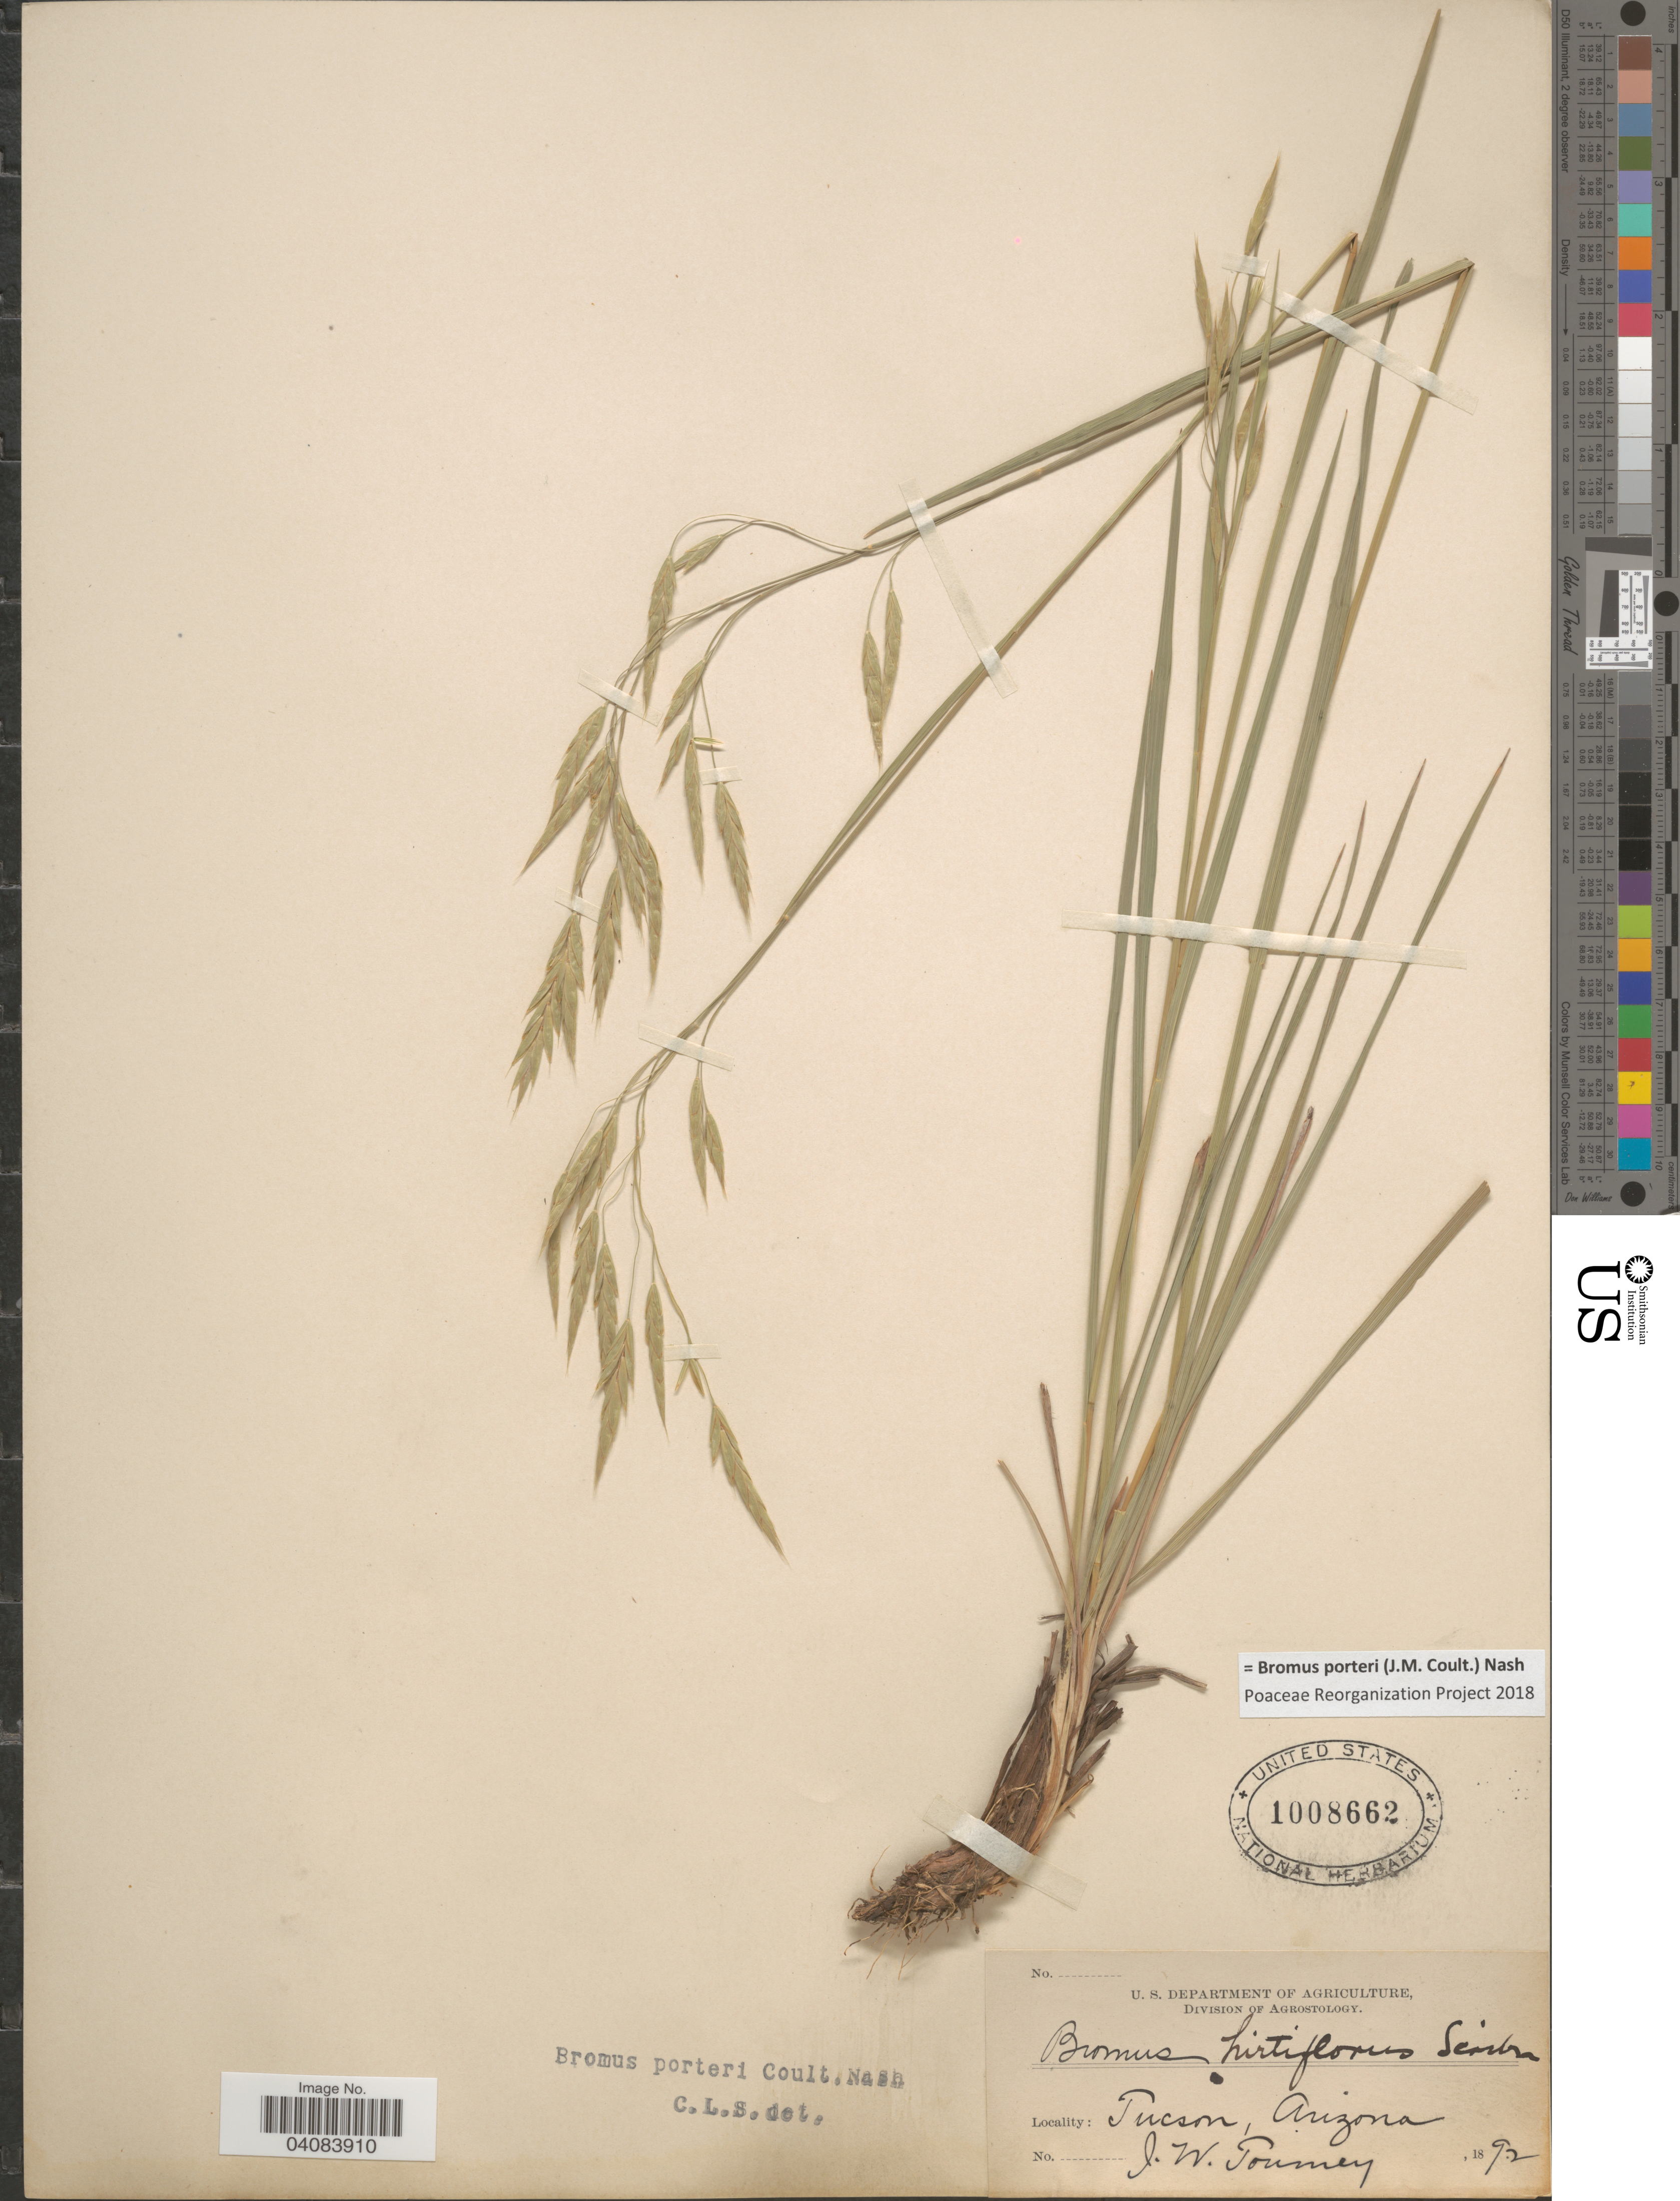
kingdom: Plantae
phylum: Tracheophyta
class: Liliopsida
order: Poales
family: Poaceae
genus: Bromus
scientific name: Bromus porteri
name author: (J.M. Coult.) Nash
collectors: J. W. Toumey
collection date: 1892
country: United States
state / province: Arizona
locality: Tucson.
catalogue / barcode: US 1008662